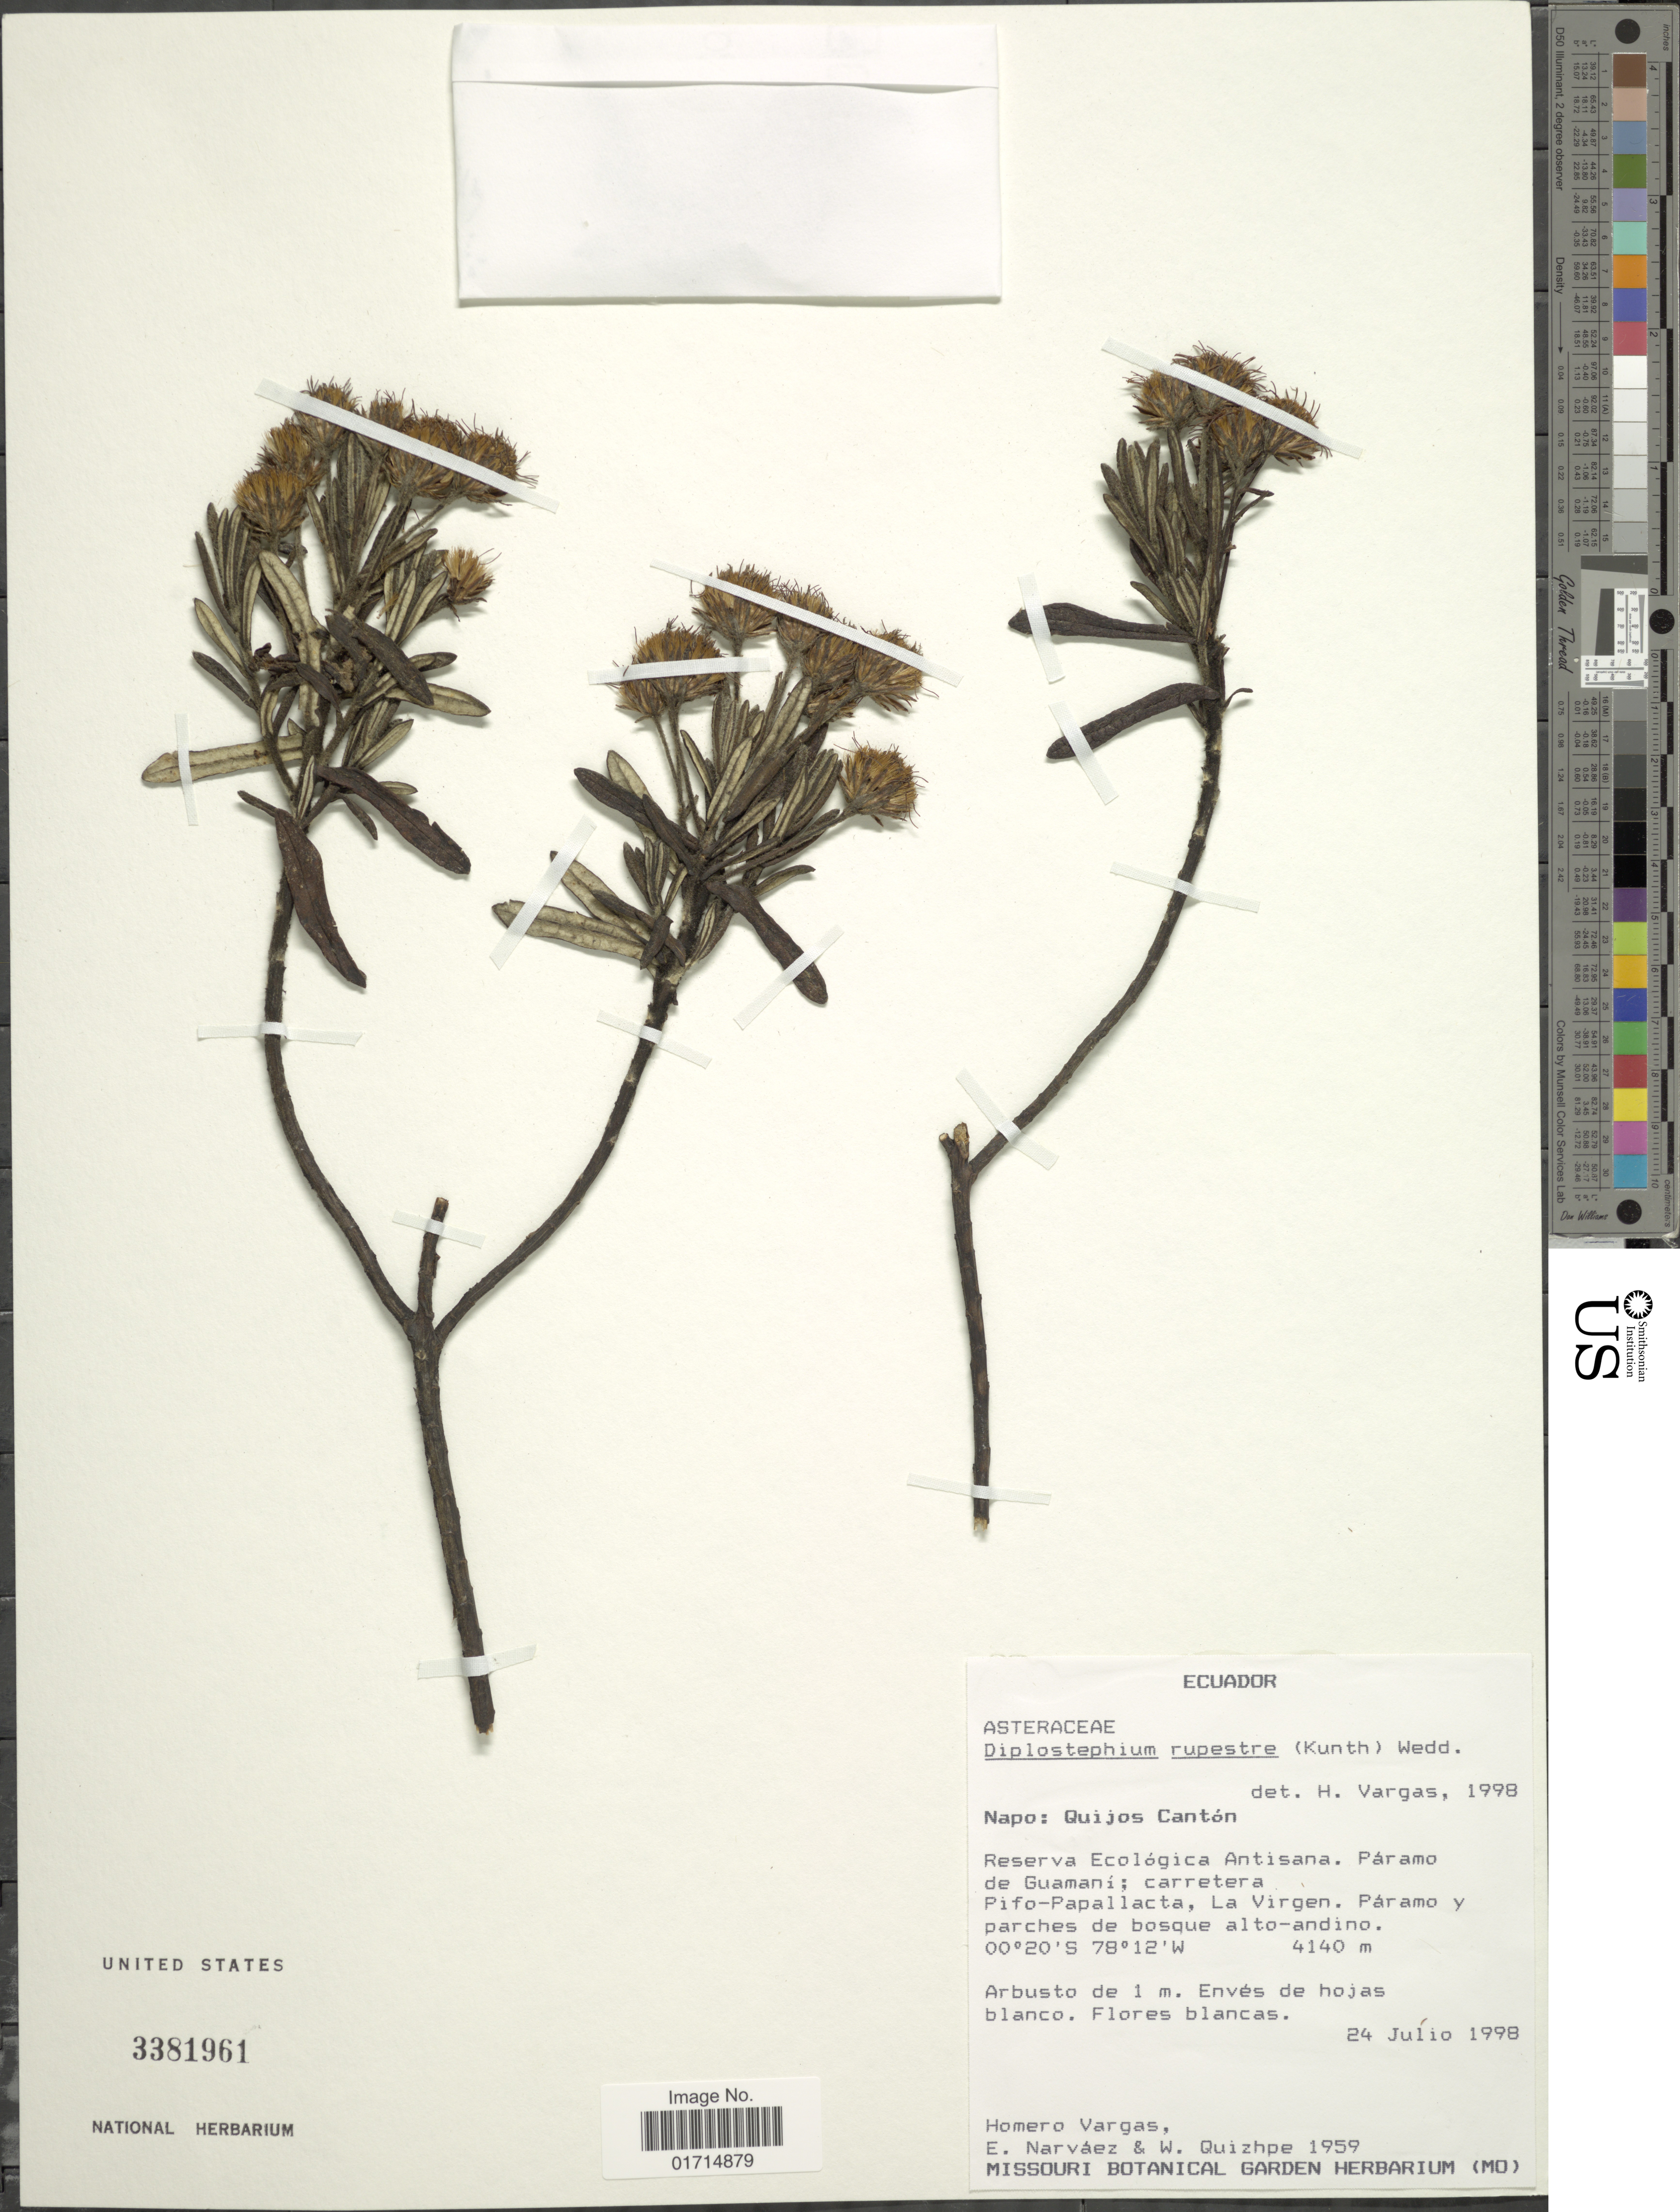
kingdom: Plantae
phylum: Tracheophyta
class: Magnoliopsida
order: Asterales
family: Asteraceae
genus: Diplostephium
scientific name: Diplostephium rupestre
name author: (Kunth) Wedd.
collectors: H. Vargas, E. Narváez & W. Quizhpe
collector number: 1959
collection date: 1998-07-24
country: Ecuador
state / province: Napo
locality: Ecuador. Napo: Quijos Canton. Reserva Ecologica Antisana. Paramo de Guamani; Pifo-Papallacta, La Virgen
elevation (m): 4140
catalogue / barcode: US 3381961